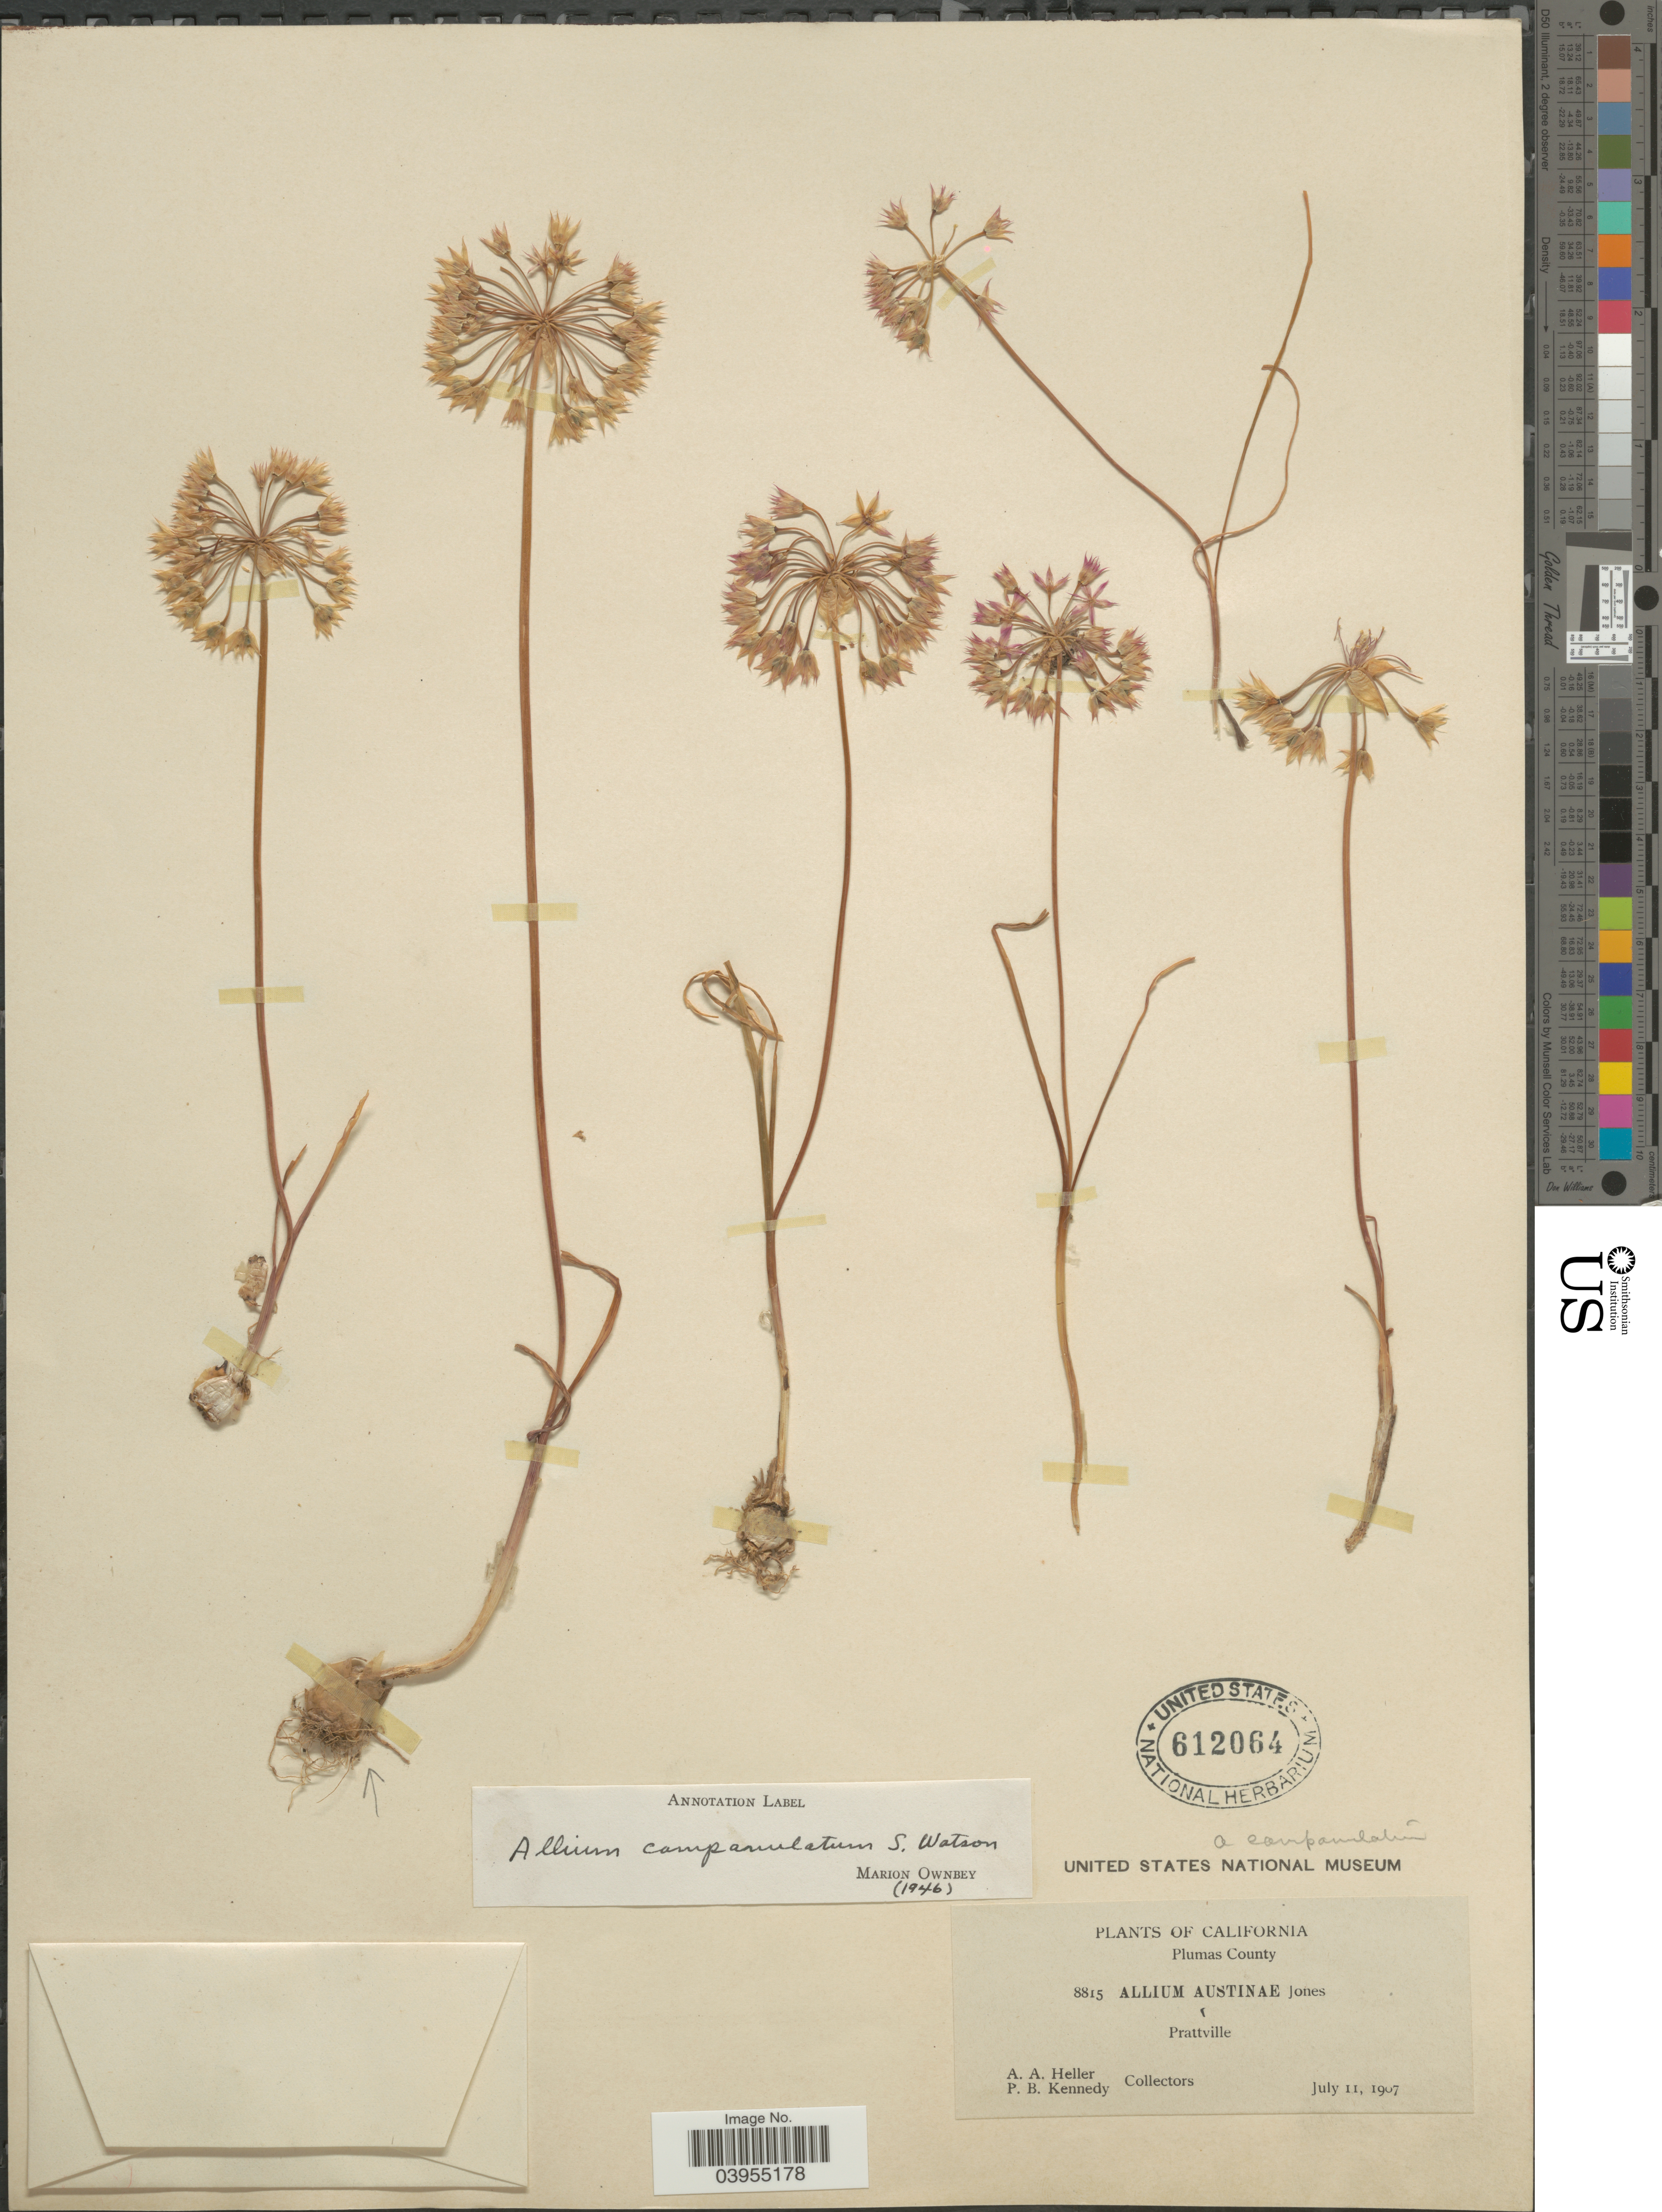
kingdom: Plantae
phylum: Tracheophyta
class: Liliopsida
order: Asparagales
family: Amaryllidaceae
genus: Allium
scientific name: Allium campanulatum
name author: S. Watson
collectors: A. A. Heller & P. B. Kennedy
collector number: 8815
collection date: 1907-07-11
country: United States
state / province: California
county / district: Plumas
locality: Plumas County. Prattville.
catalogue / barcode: US 612064